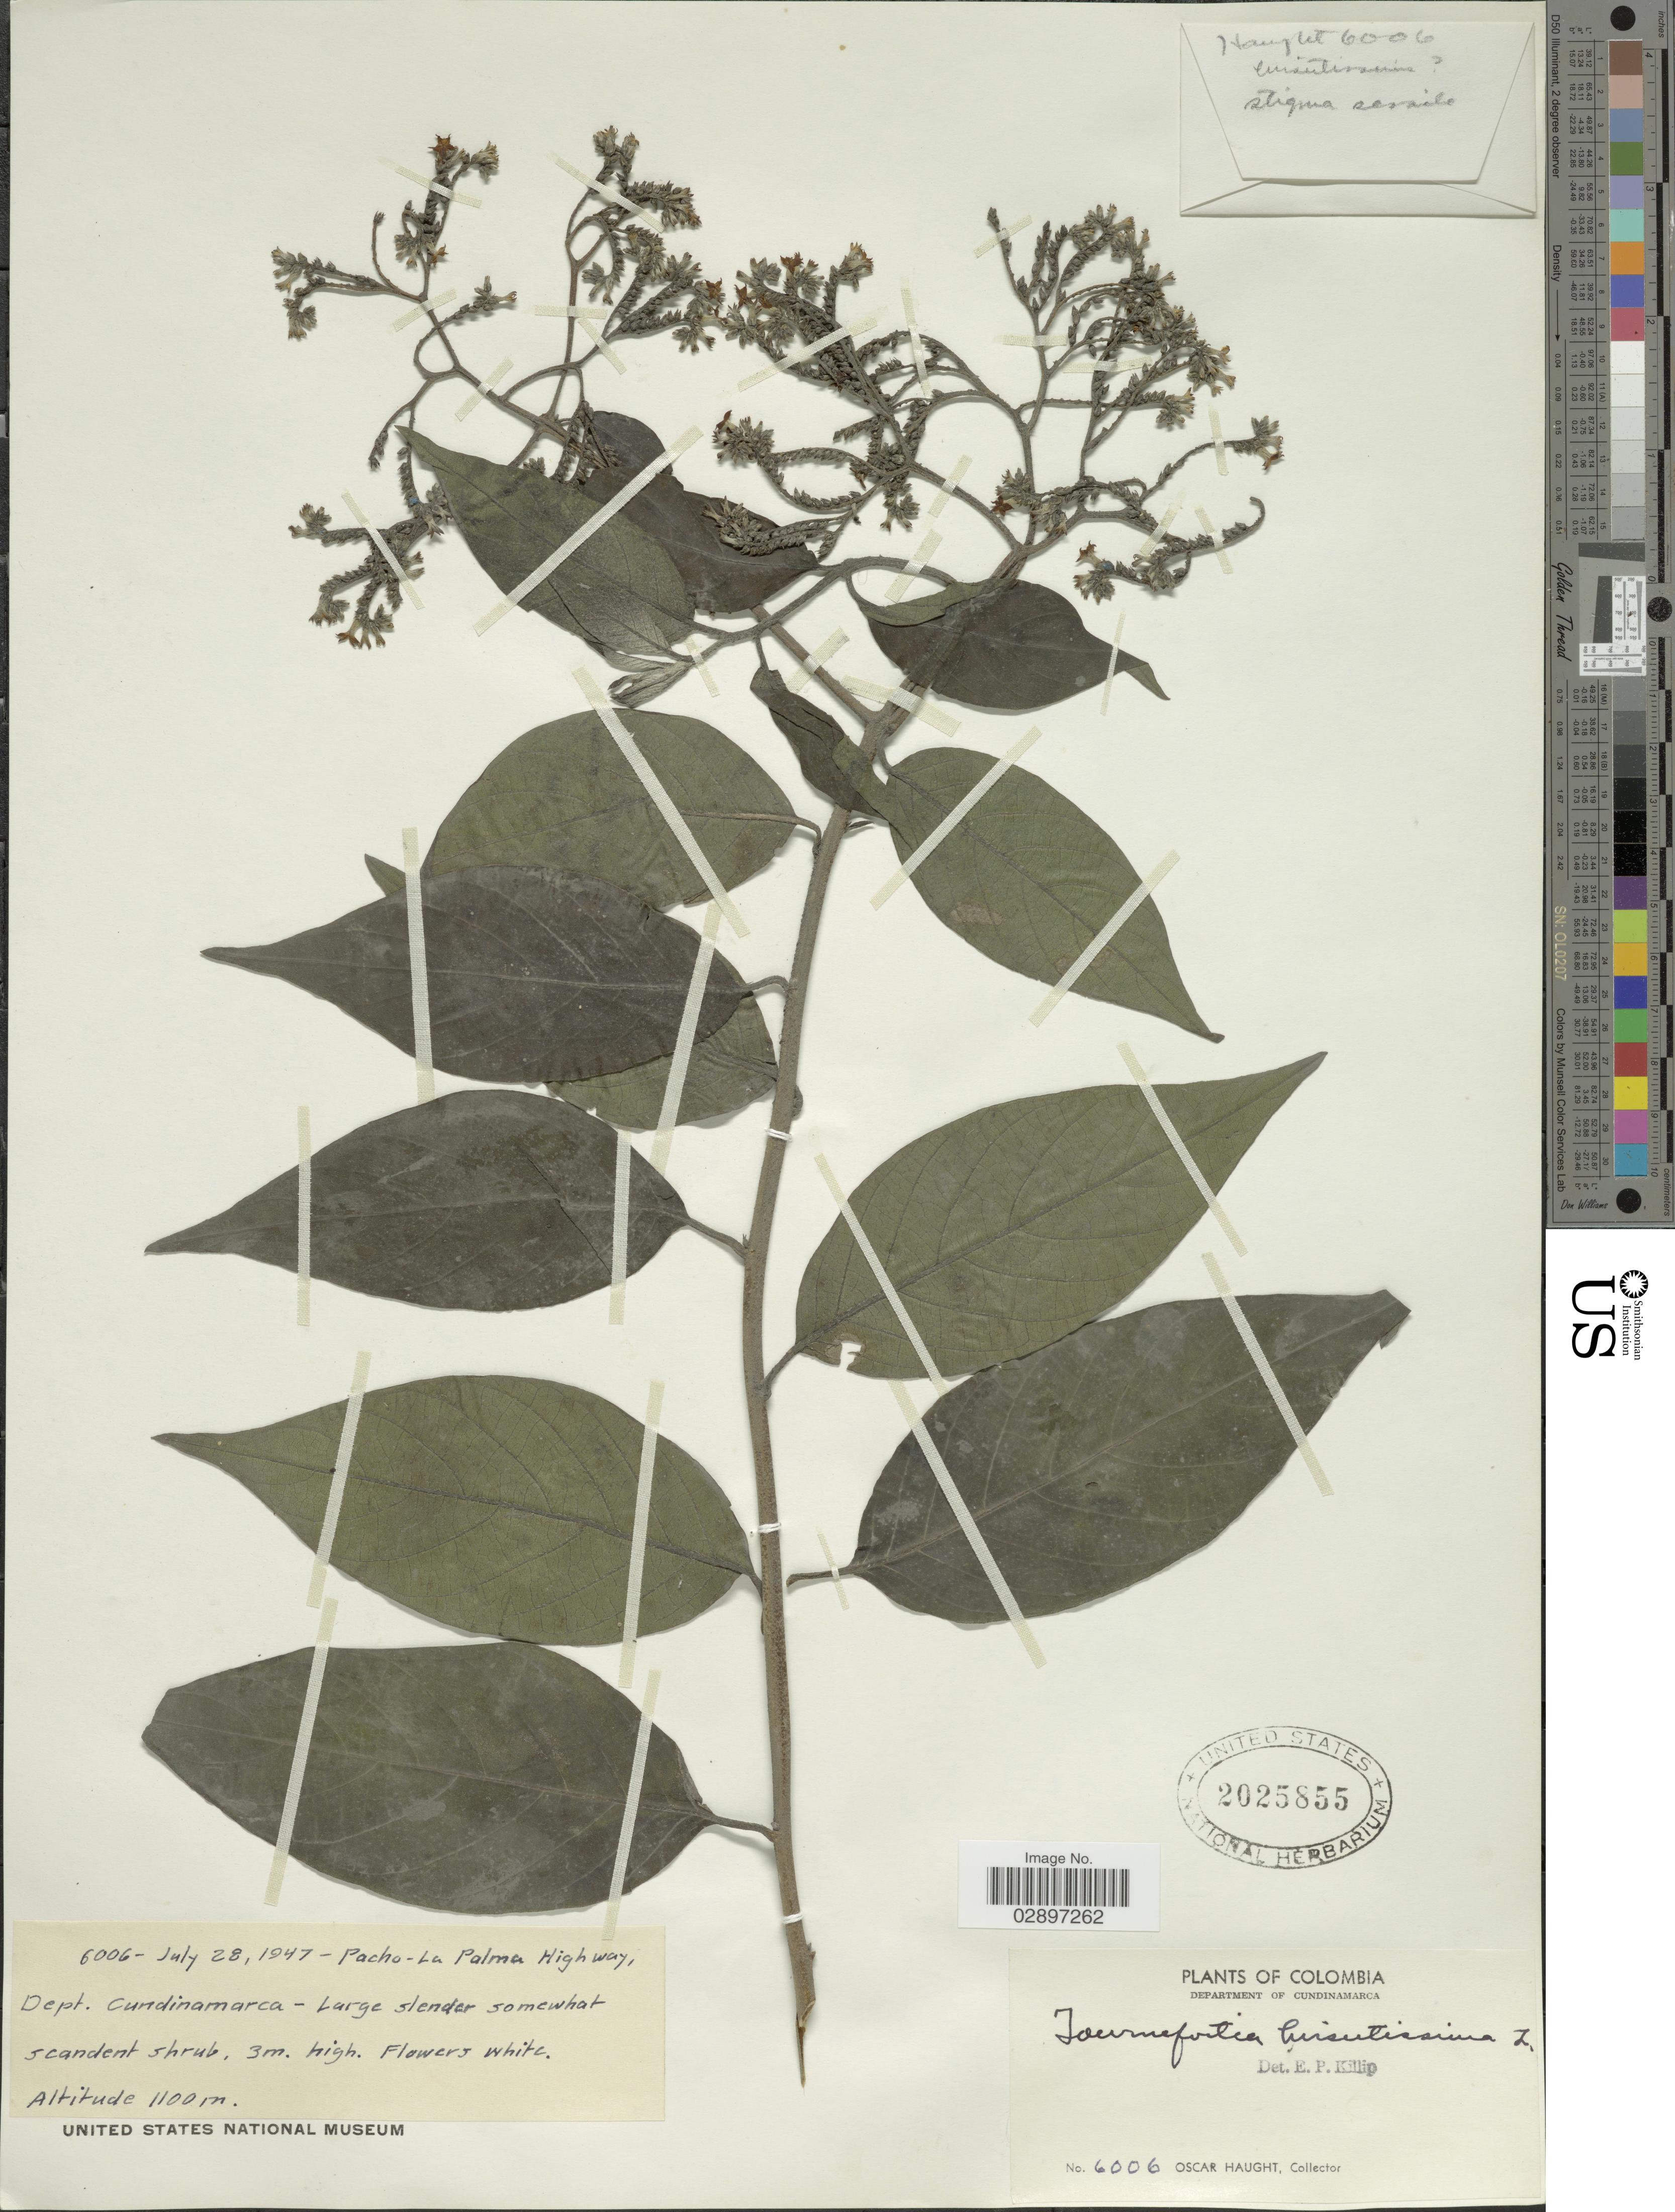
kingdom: Plantae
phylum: Tracheophyta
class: Magnoliopsida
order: Boraginales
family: Heliotropiaceae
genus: Tournefortia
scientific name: Tournefortia hirsutissima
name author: L.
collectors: O. L. Haught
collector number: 6006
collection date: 1947-07-28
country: Colombia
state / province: Cundinamarca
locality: Pacho - La Palma Highway, Department of Cundinamarca.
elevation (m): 1100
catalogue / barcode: US 2025855